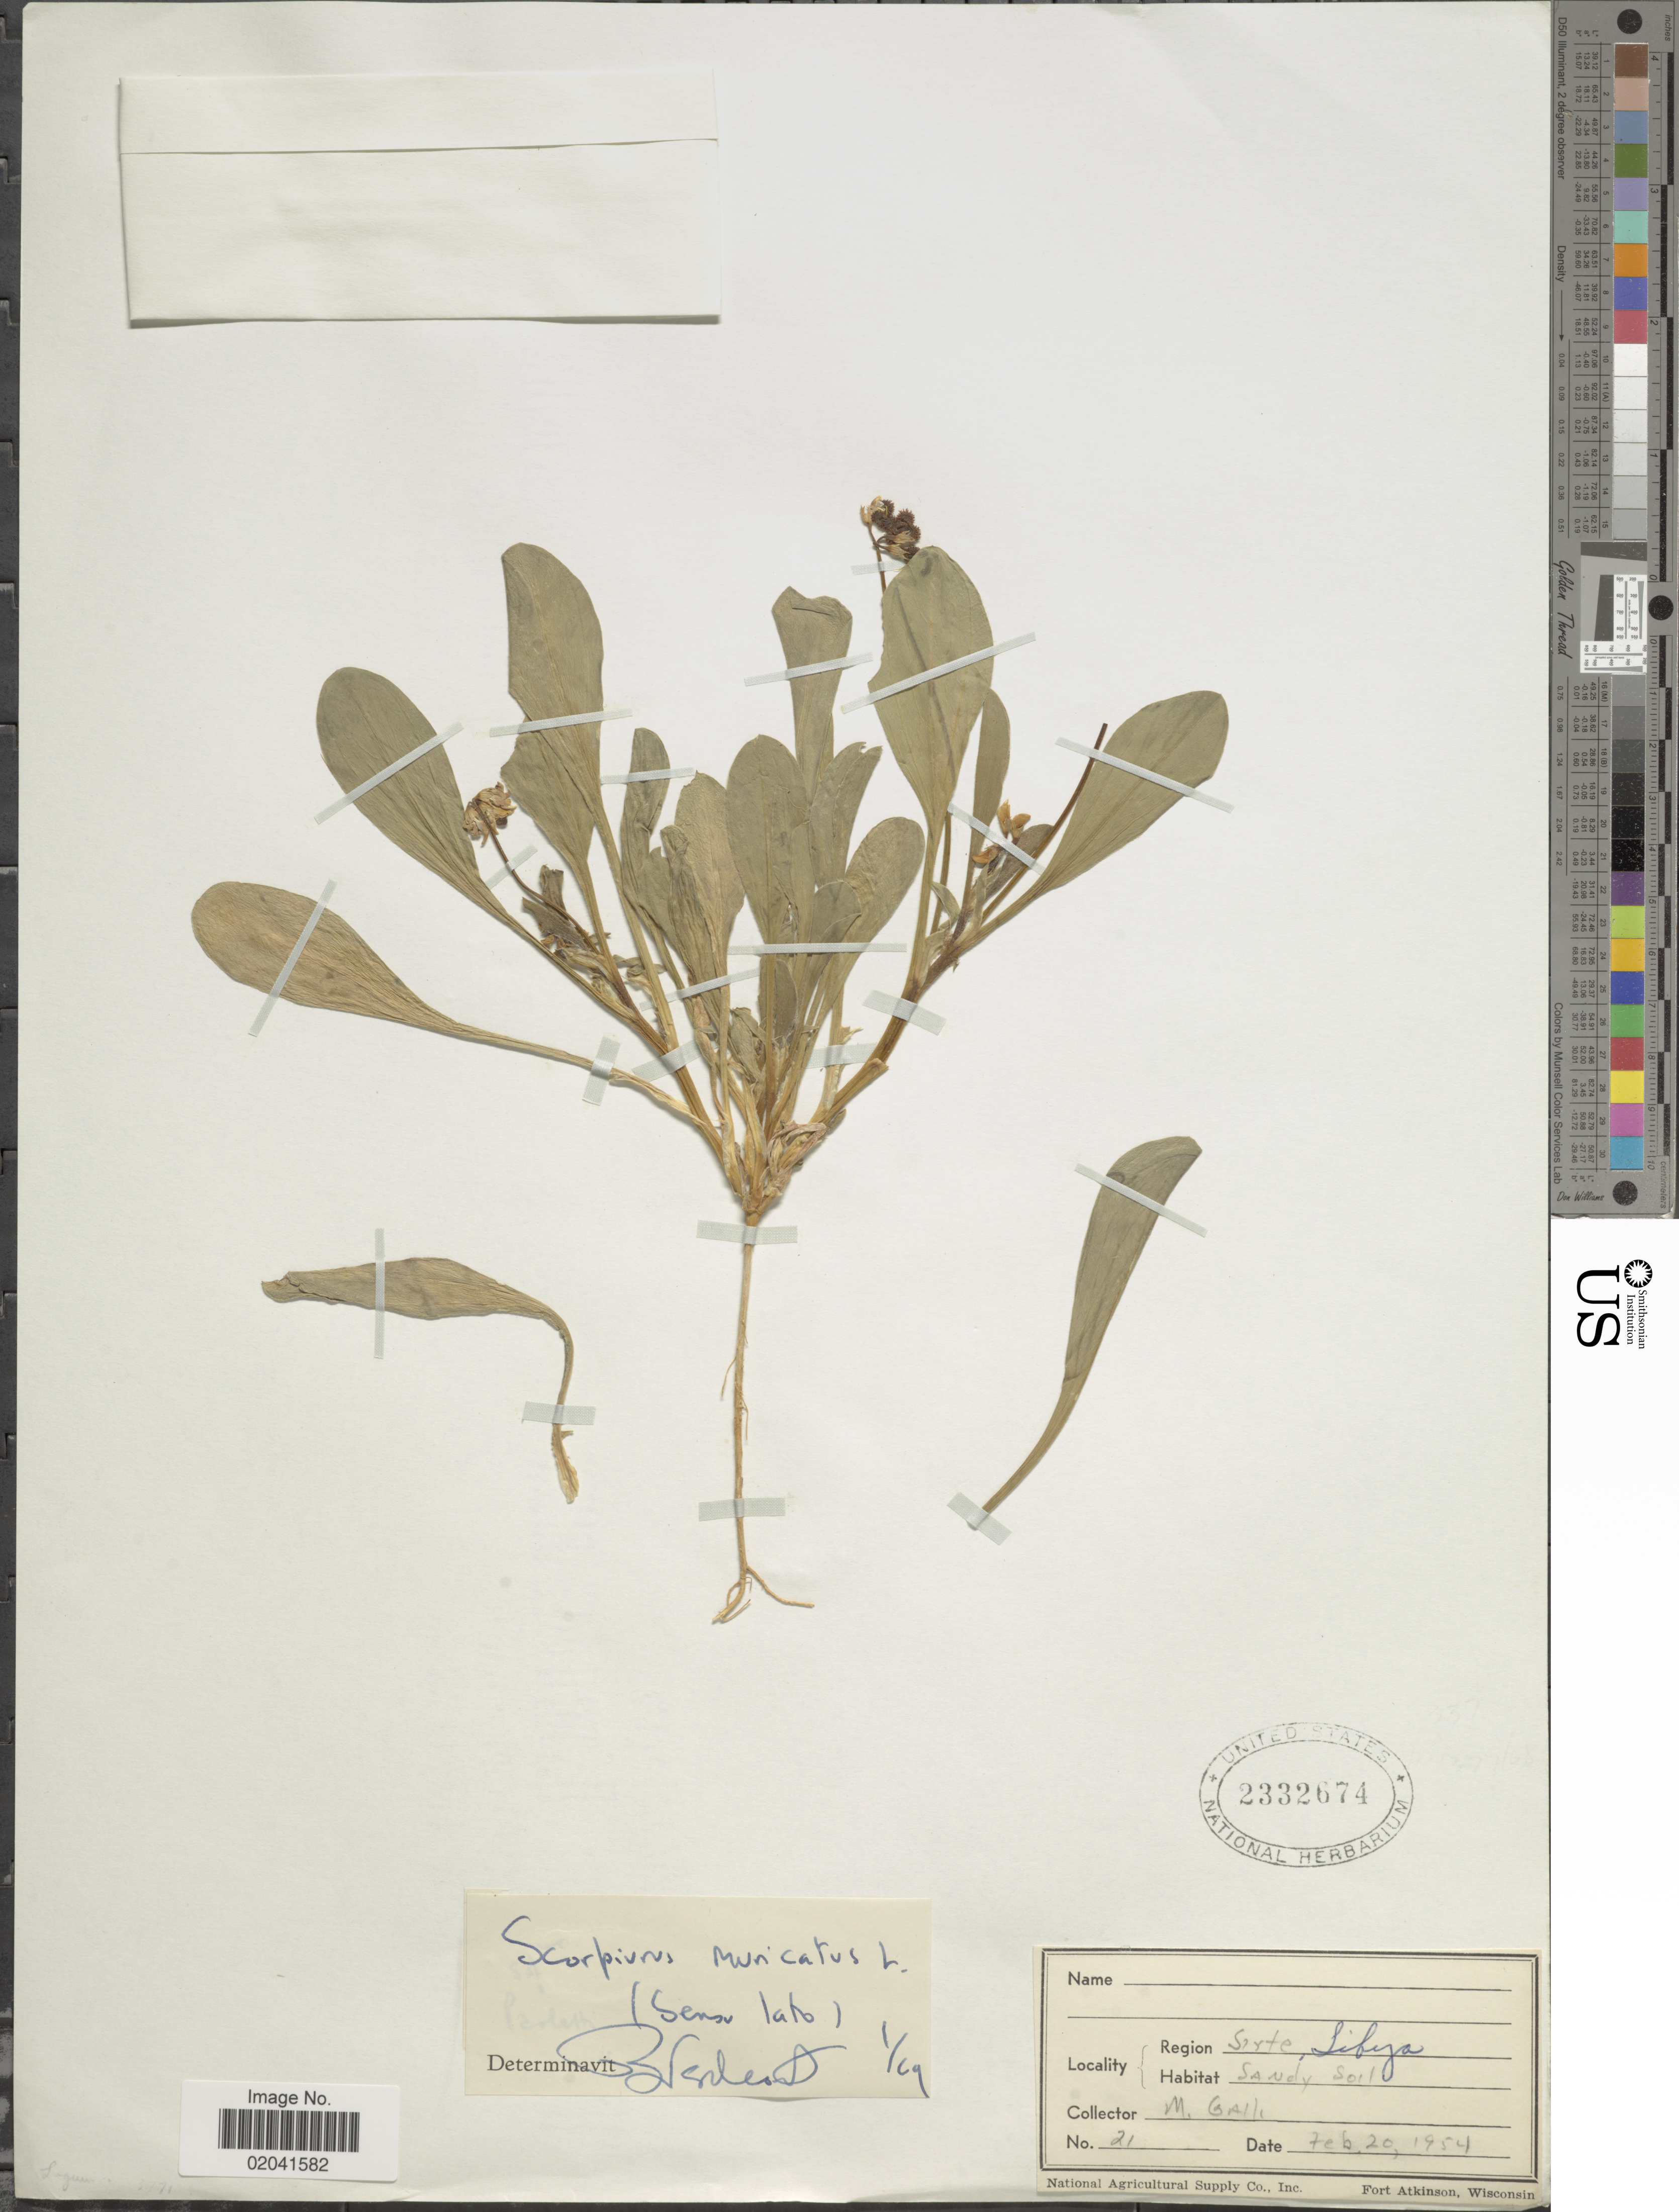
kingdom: Plantae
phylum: Tracheophyta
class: Magnoliopsida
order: Fabales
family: Fabaceae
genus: Scorpiurus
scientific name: Scorpiurus muricatus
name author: L.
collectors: M. Galli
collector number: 21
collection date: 1954-02-20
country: Libya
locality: Sirte.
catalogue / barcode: US 2332674